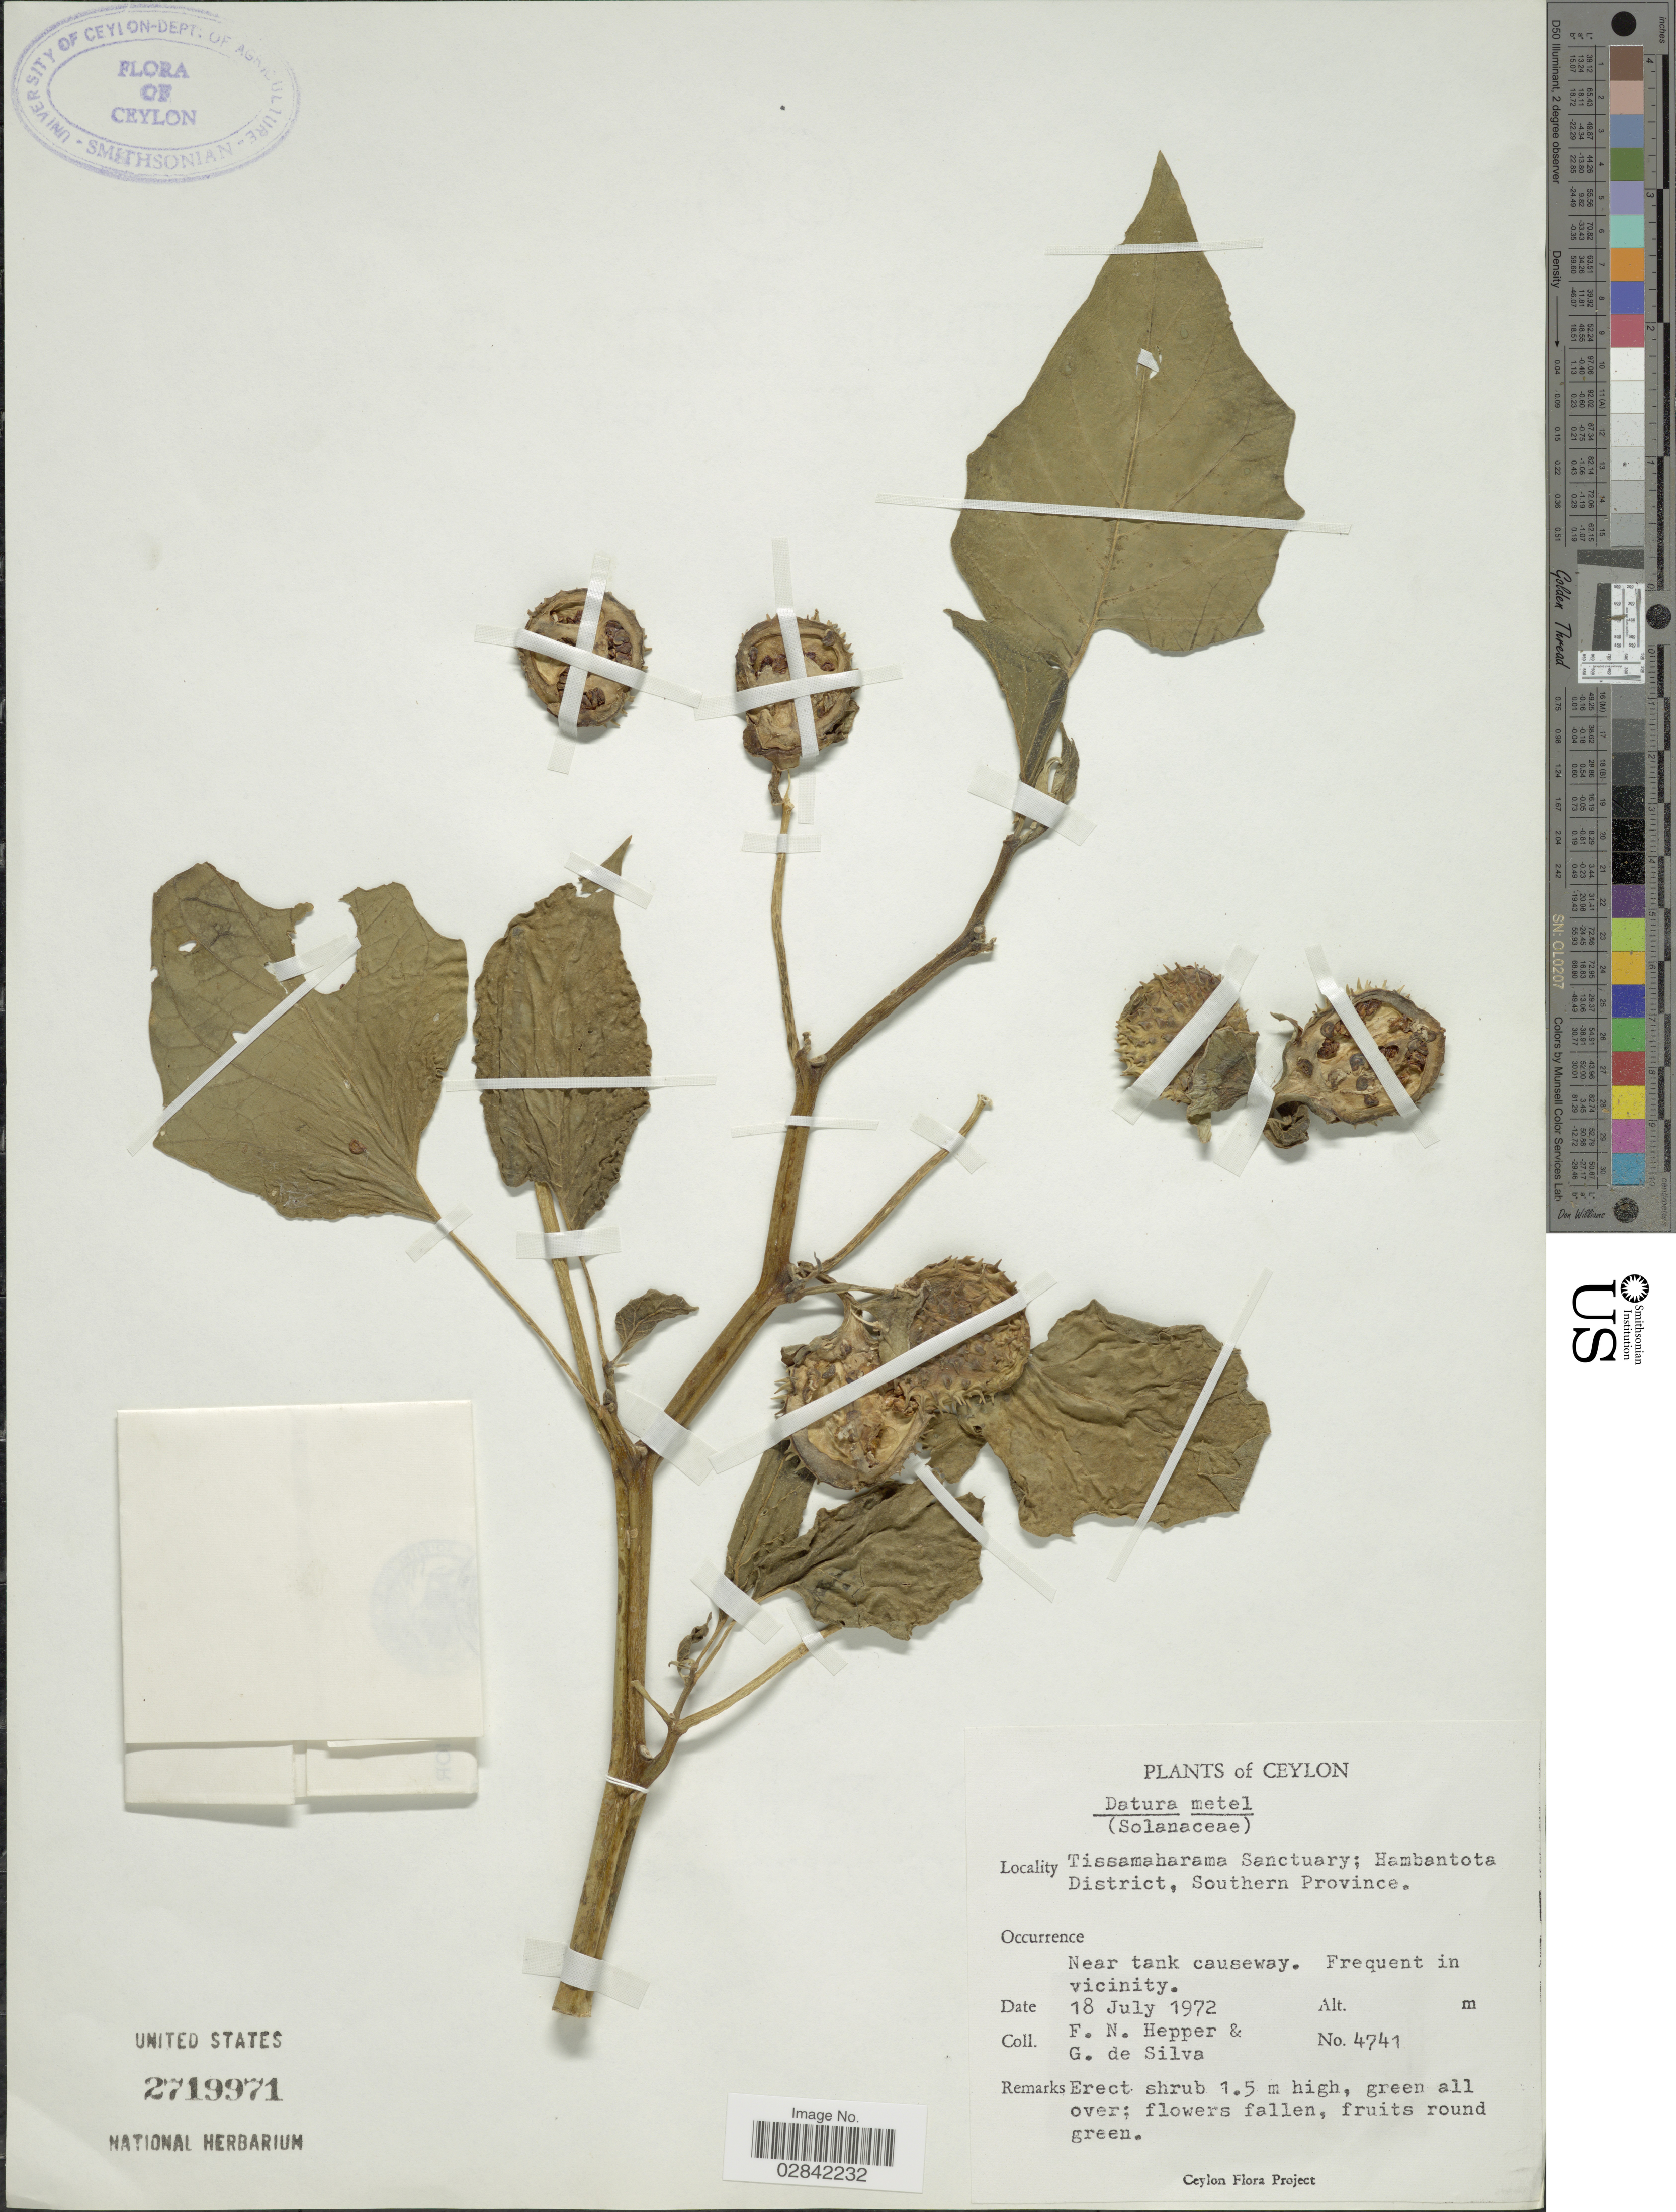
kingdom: Plantae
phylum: Tracheophyta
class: Magnoliopsida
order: Solanales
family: Solanaceae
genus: Datura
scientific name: Datura metel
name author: L.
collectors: F. Hepper & G. De Silva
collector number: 4741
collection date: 1972-07-18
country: Sri Lanka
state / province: Southern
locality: Ceylon, Tissamaharama Sanctuary; Hambantota District, Southern Province, Near tank causeway.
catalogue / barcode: US 2719971